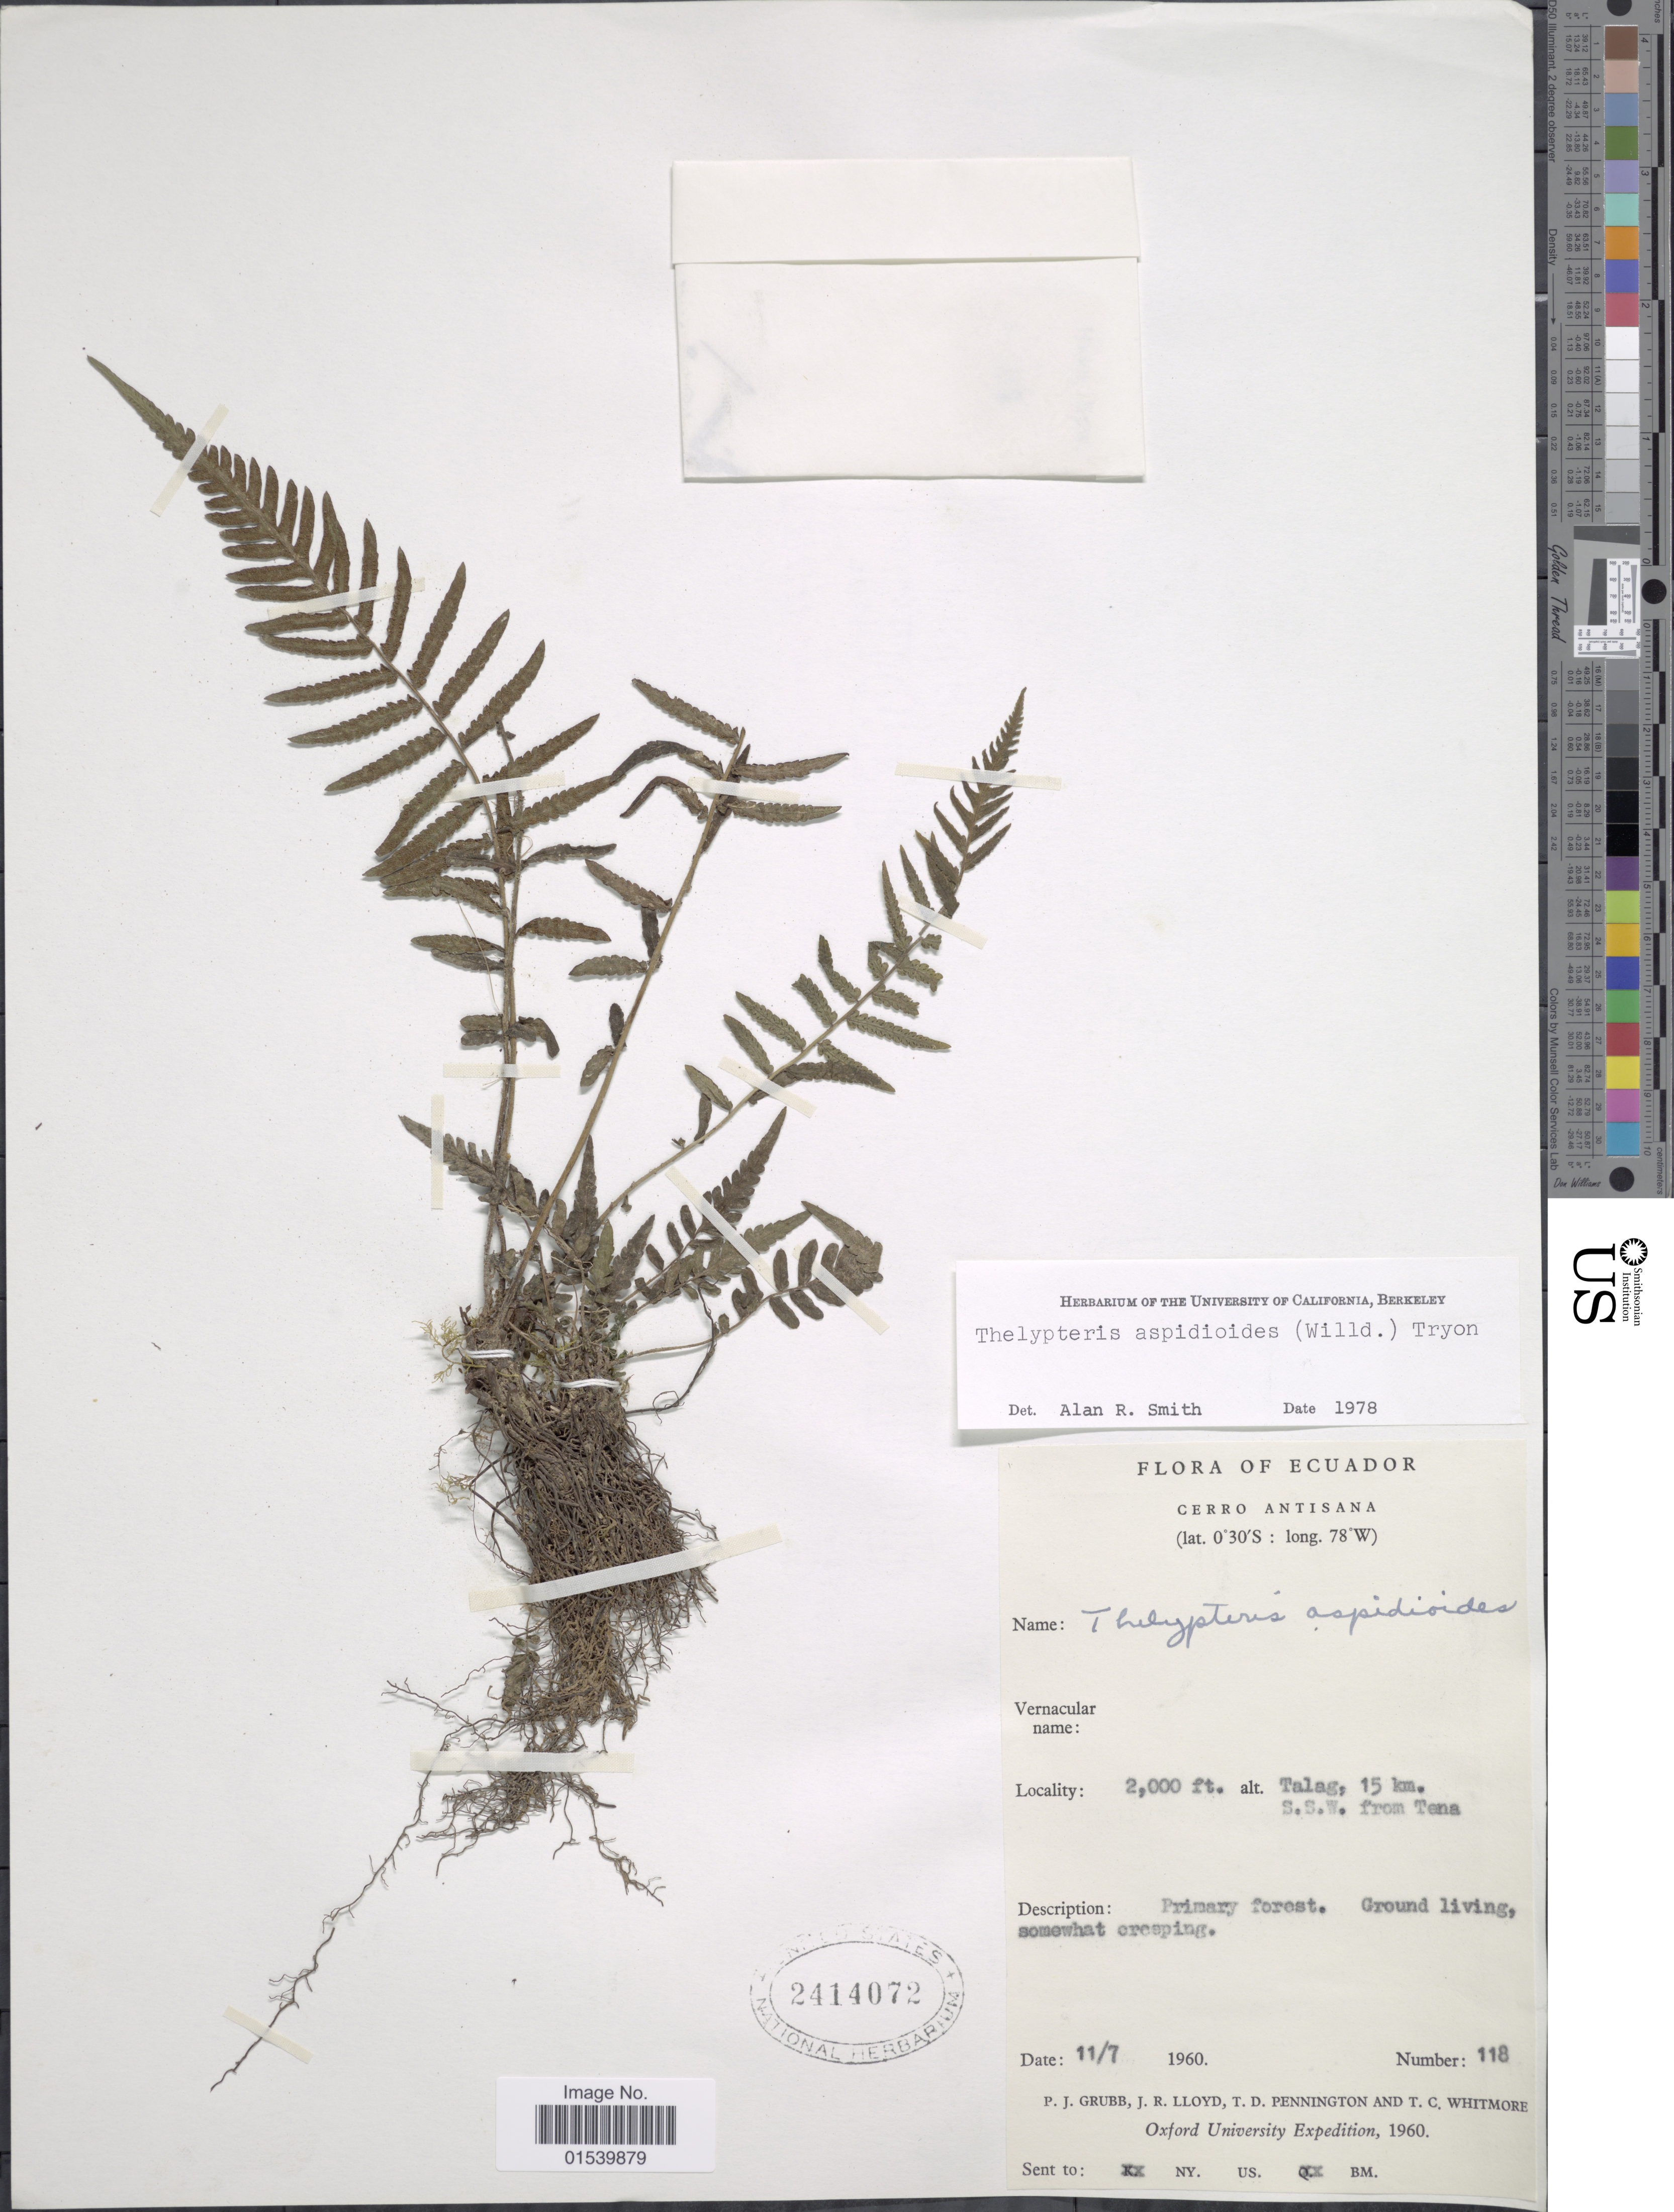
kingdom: Plantae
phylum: Tracheophyta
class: Polypodiopsida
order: Polypodiales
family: Thelypteridaceae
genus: Amauropelta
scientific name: Amauropelta aspidioides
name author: (Willd.) Pic. Serm.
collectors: P. J. Grubb, J. R. Lloyd, T. D. Pennington & T. C. Whitmore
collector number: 118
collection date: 1960-07-11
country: Ecuador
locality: Cerro Antisana, Talag, 15 km. S.S.W. from Tena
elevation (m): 610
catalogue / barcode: US 2414072